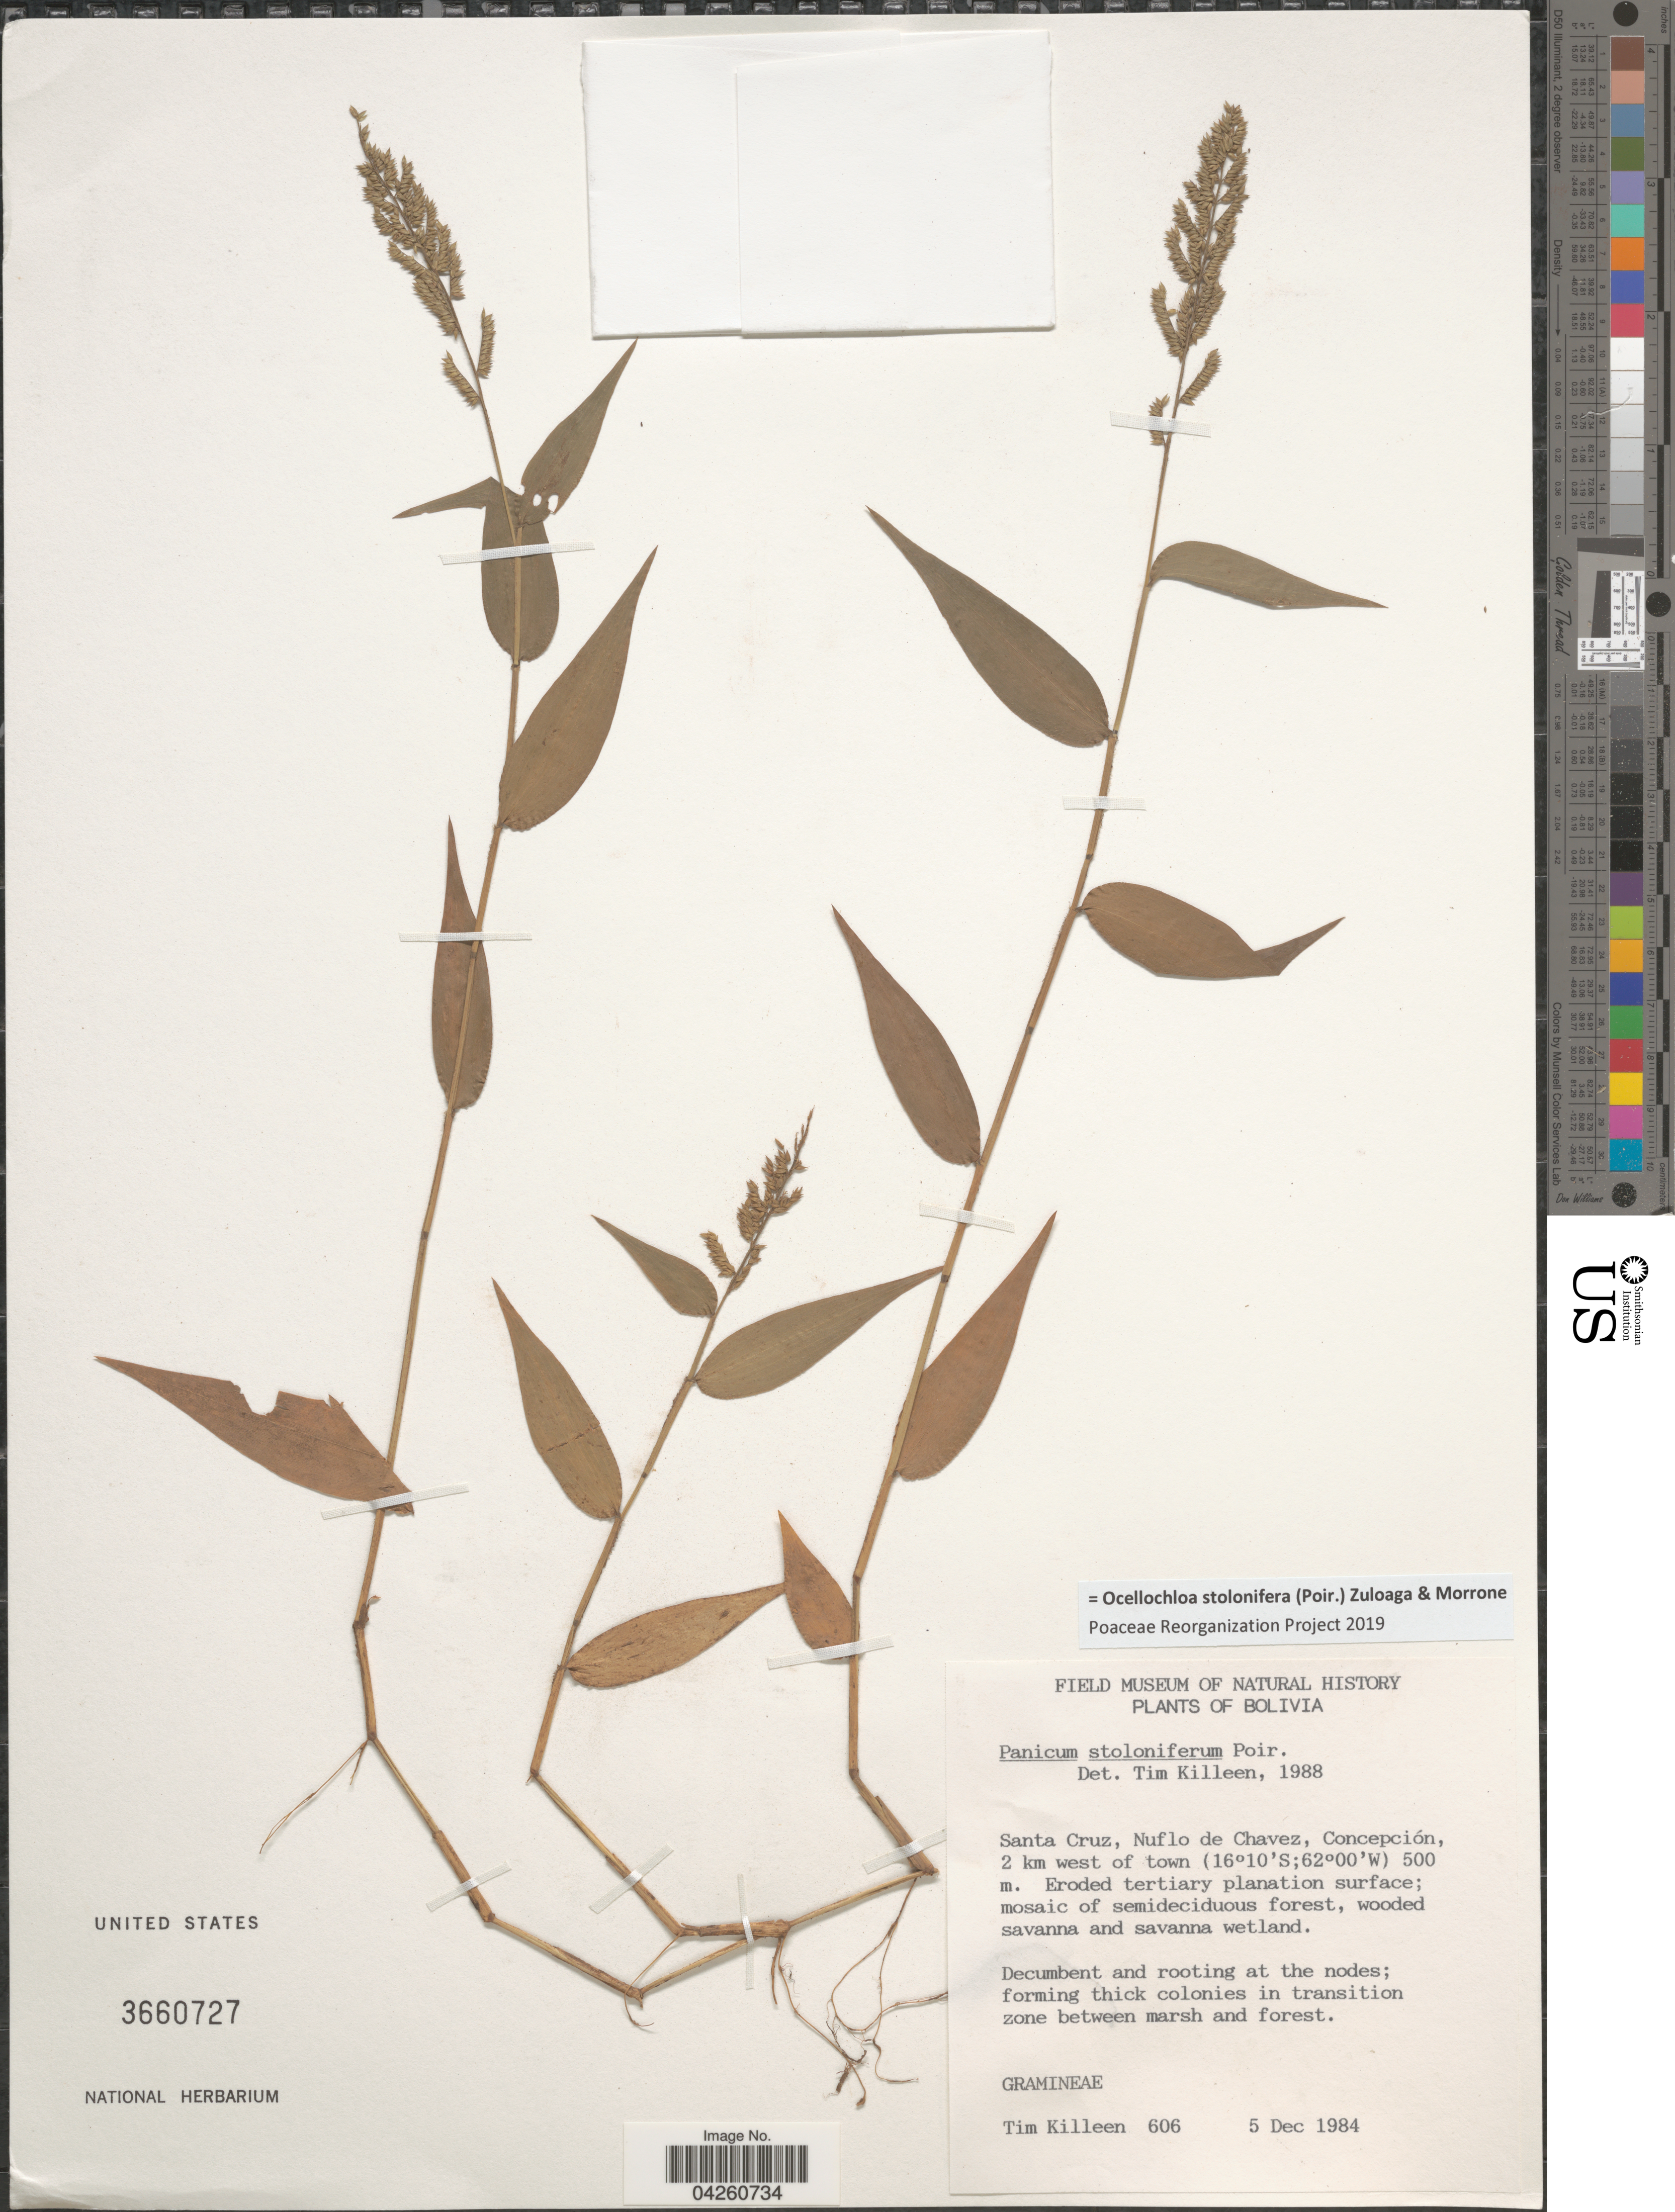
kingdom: Plantae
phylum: Tracheophyta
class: Liliopsida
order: Poales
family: Poaceae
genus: Ocellochloa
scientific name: Ocellochloa stolonifera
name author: (Poir.) Zuloaga & Morrone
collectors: T. J. Killeen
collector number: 606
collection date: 1984-12-05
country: Bolivia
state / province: Santa Cruz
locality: Nuflo de Chavez, Concepción, 2 km west of town.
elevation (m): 500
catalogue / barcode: US 3660727